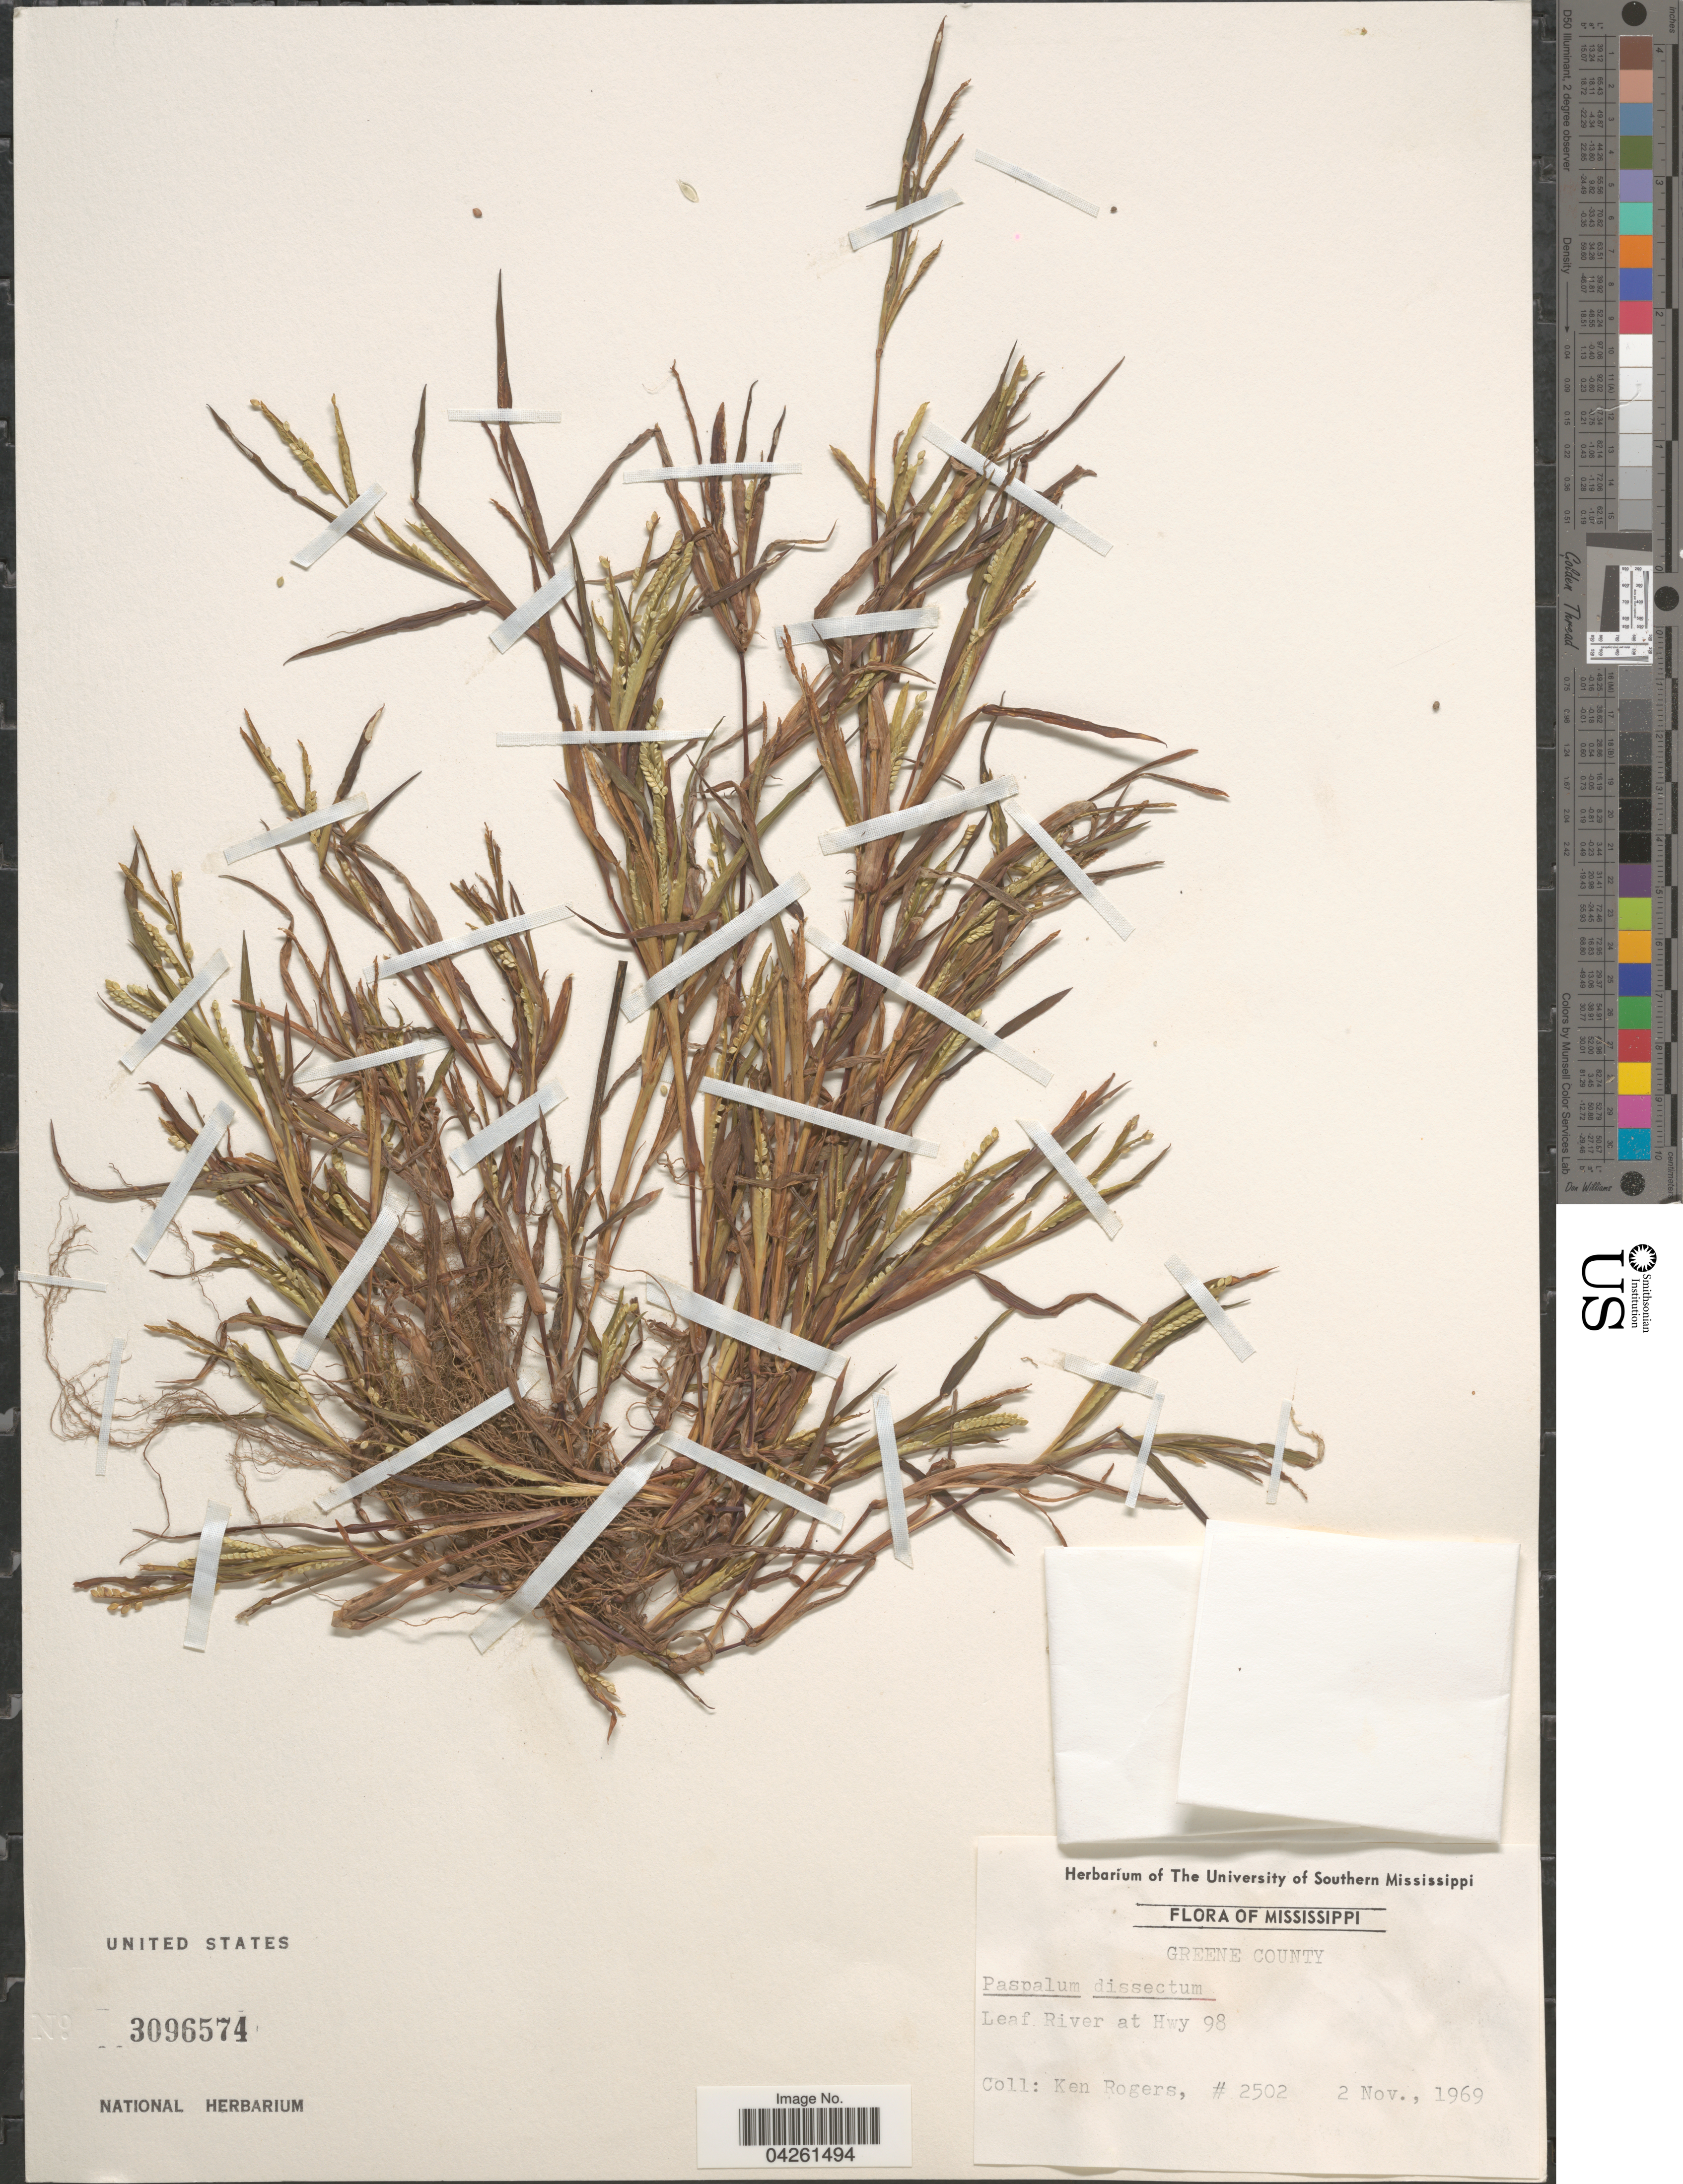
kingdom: Plantae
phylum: Tracheophyta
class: Liliopsida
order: Poales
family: Poaceae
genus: Paspalum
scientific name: Paspalum dissectum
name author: (L.) L.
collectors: K. Rogers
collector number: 2502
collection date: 1969-11-02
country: United States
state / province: Mississippi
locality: Greene County. Leaf River at Hwy 98.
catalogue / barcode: US 3096574